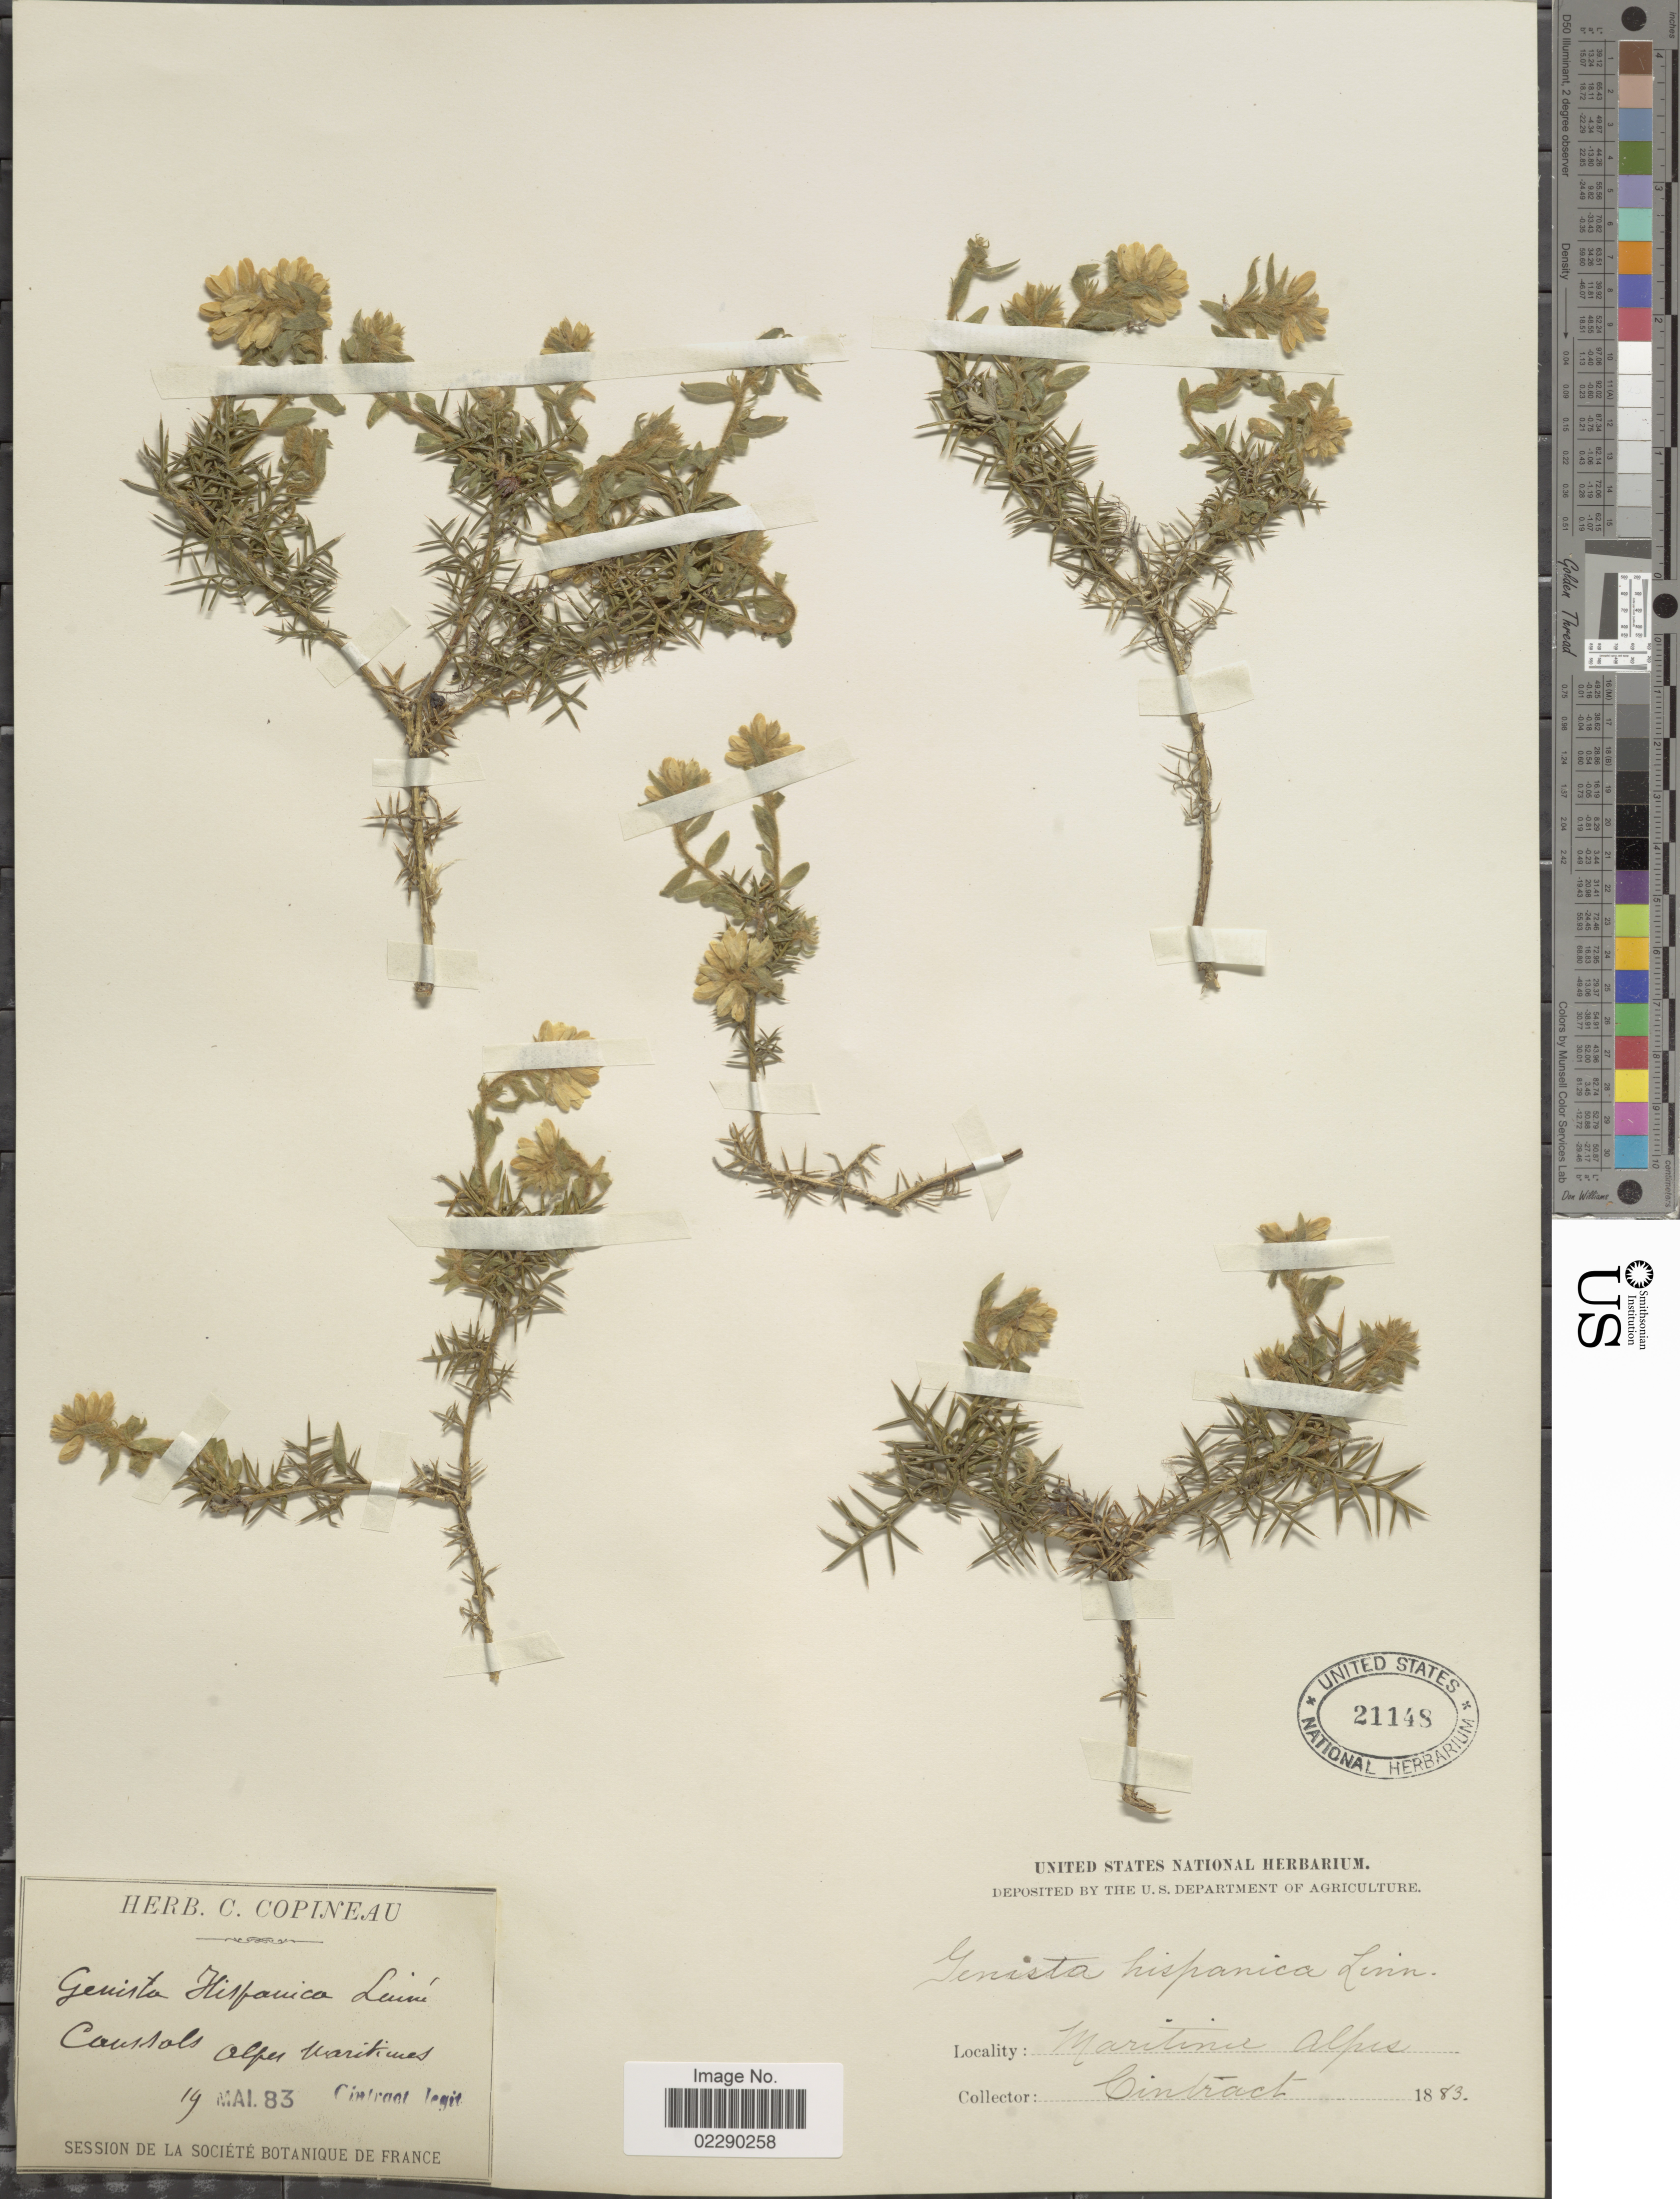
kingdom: Plantae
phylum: Tracheophyta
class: Magnoliopsida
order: Fabales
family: Fabaceae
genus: Genista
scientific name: Genista hispanica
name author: L.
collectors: Cintract, --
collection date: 1883-05-19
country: France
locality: Coussals, Alpes Maritimes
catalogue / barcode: US 21148